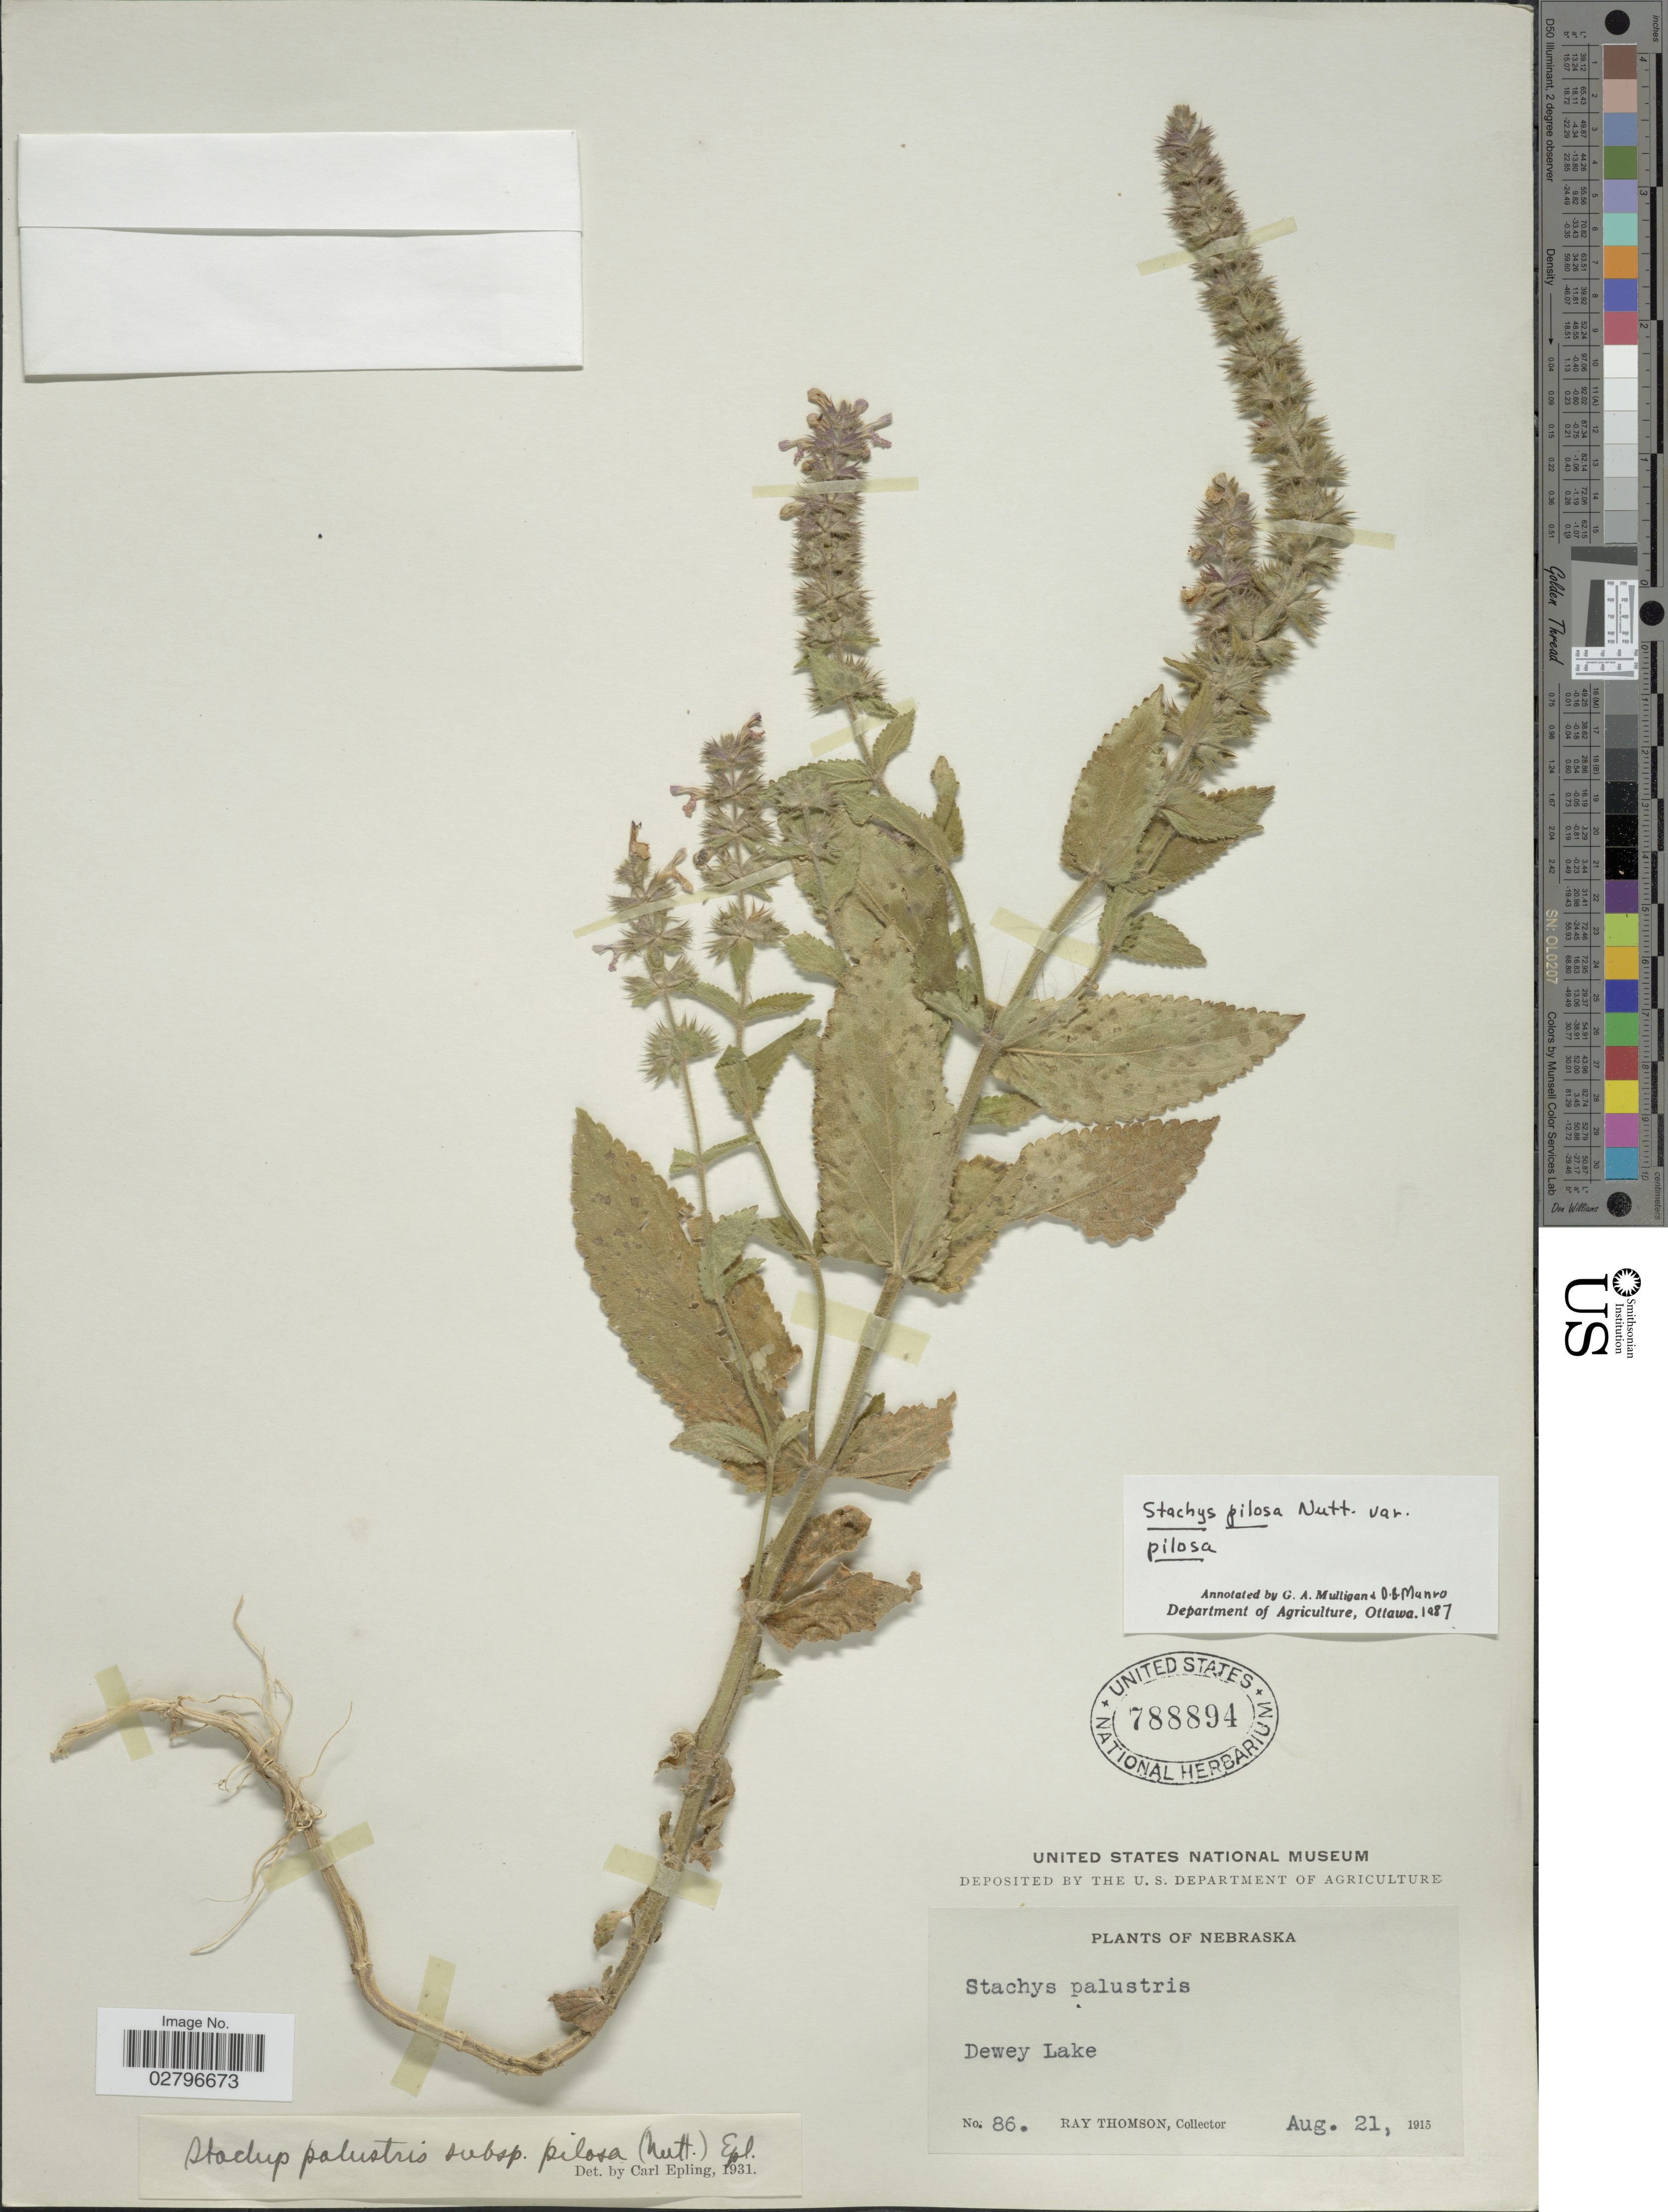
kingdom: Plantae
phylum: Tracheophyta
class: Magnoliopsida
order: Lamiales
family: Lamiaceae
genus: Stachys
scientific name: Stachys pilosa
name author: Nutt.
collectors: R. Thomson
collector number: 86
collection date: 1915-08-21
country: United States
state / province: Nebraska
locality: Dewey Lake.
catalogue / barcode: US 788894